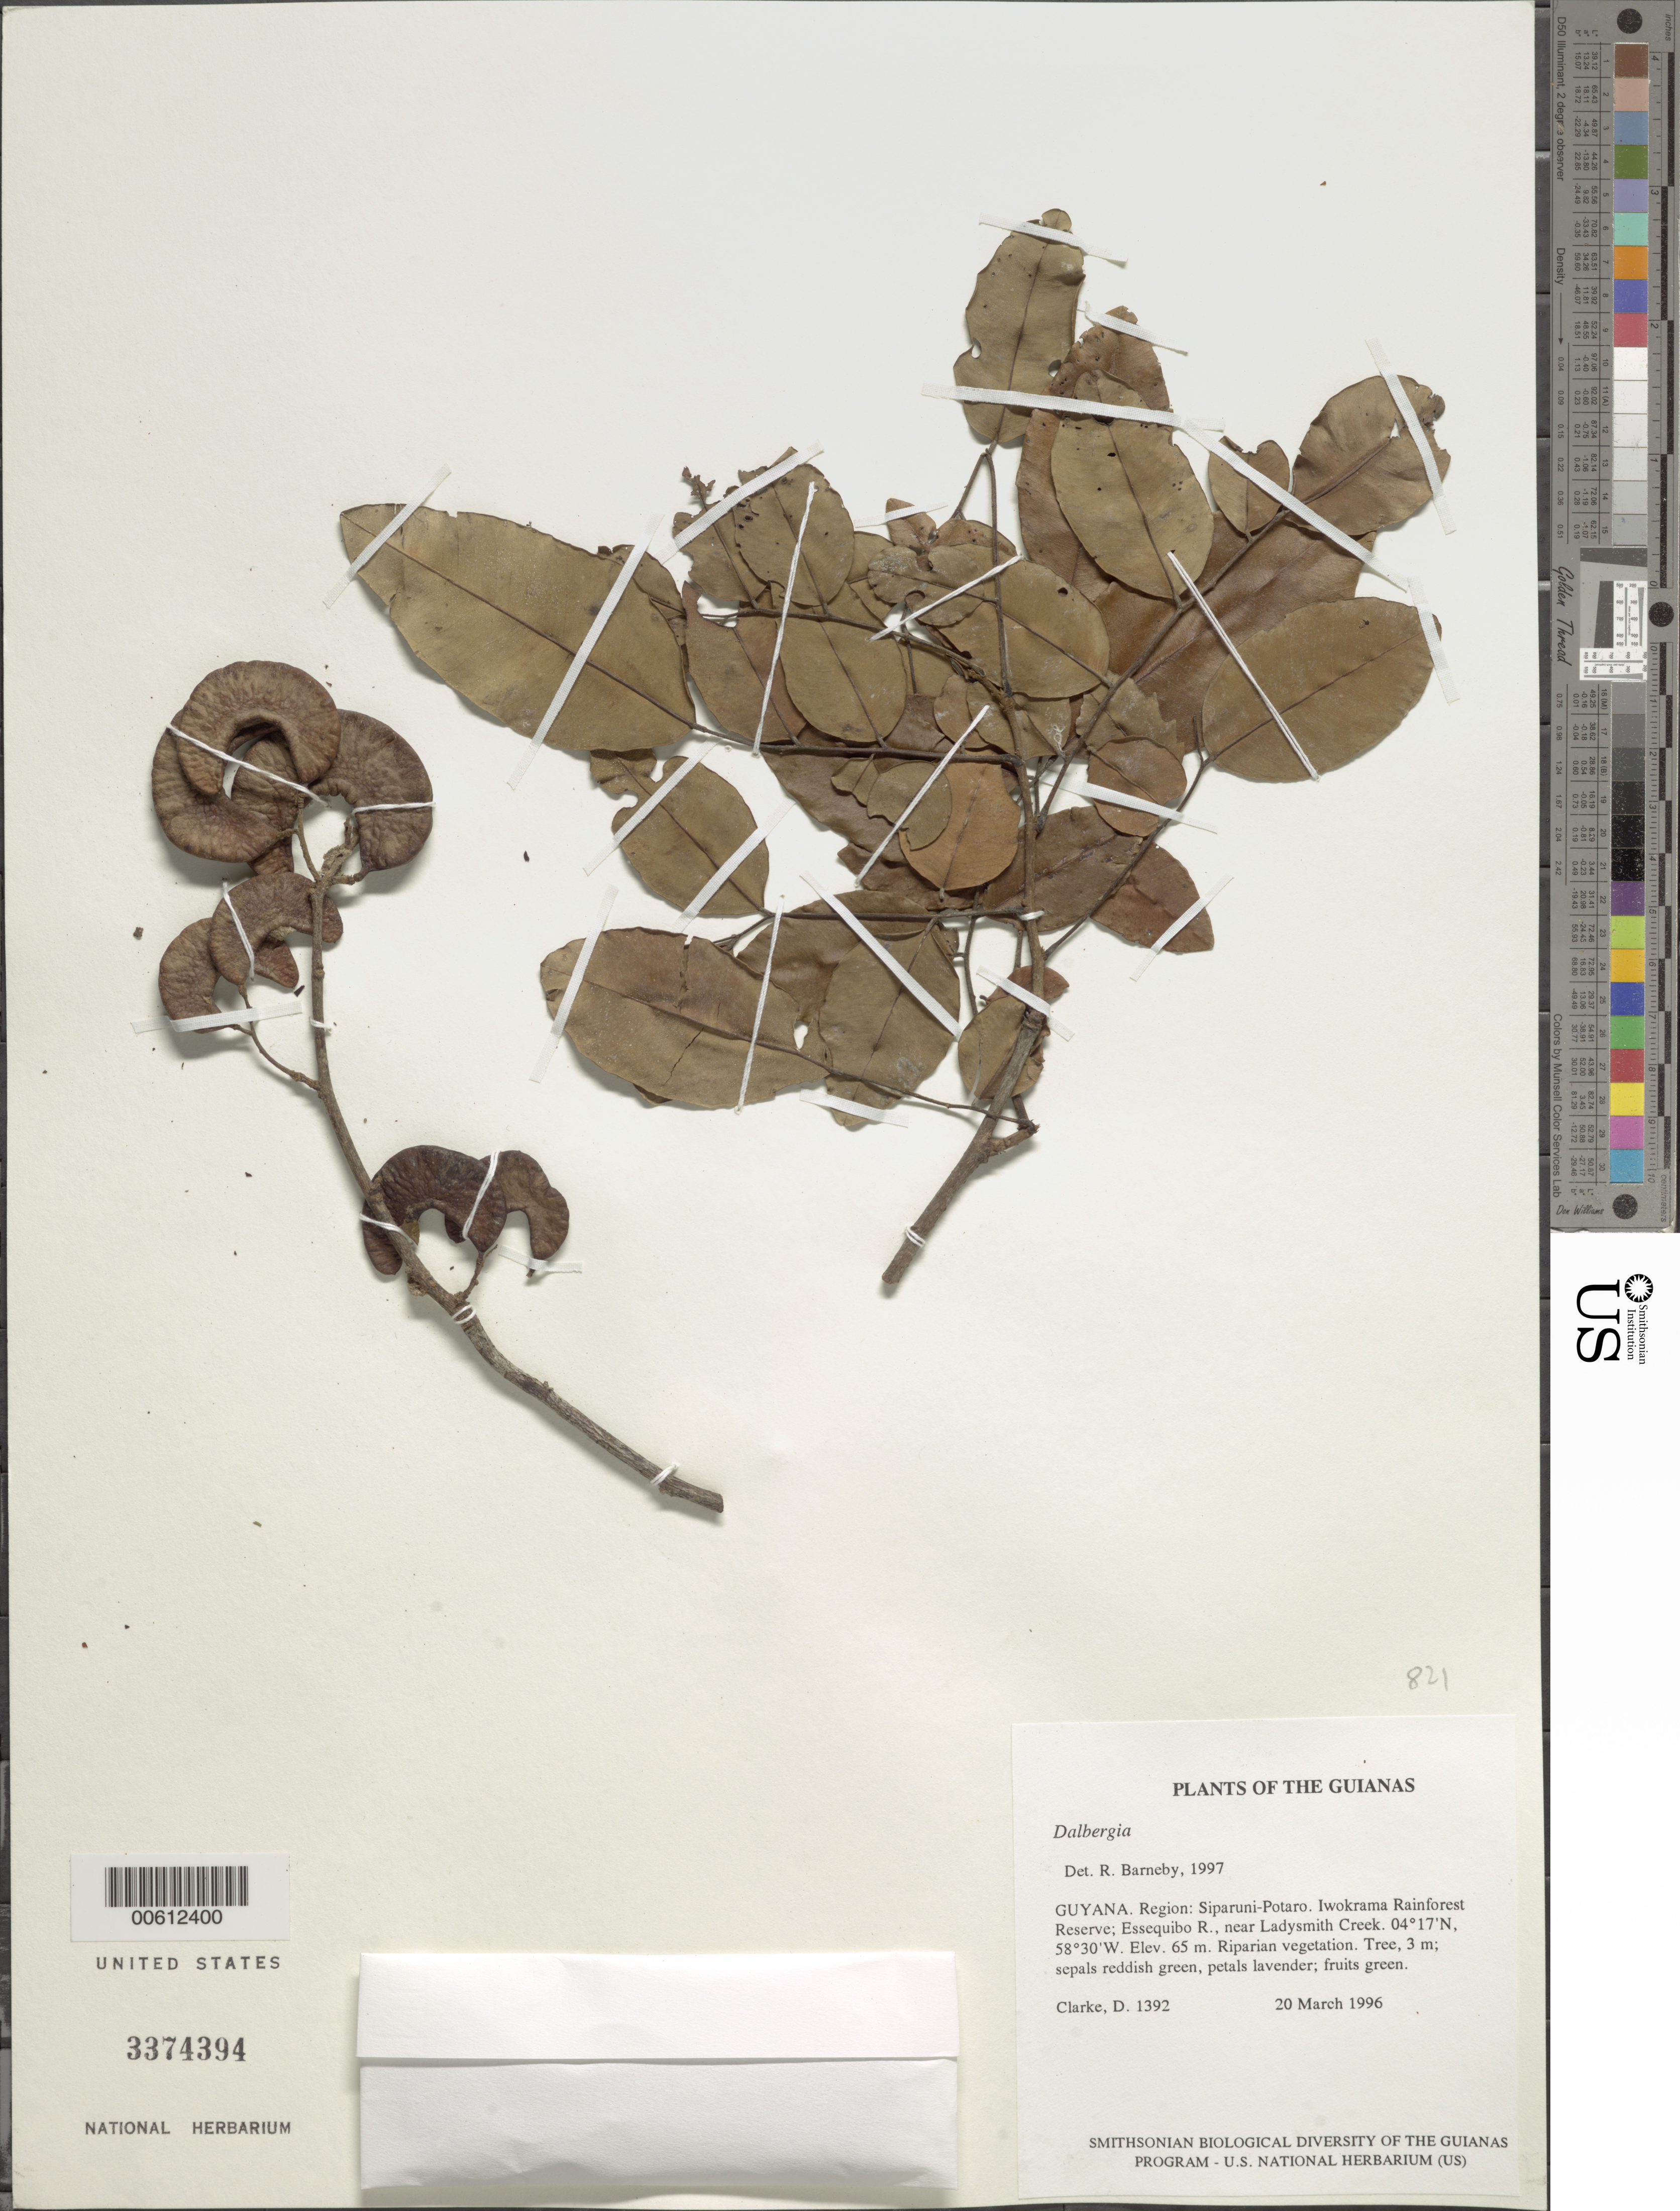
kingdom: Plantae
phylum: Tracheophyta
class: Magnoliopsida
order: Fabales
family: Fabaceae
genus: Dalbergia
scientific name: Dalbergia sp.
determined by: Barneby, Rupert C., (NY)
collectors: H. D. Clarke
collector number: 1392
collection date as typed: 20 March 1996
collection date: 1996-03-20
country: Guyana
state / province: Potaro-Siparuni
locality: Iwokrama Rainforest Reserve; Essequibo R., near Ladysmith Creek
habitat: Riparian vegetation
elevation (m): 65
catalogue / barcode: US 3374394